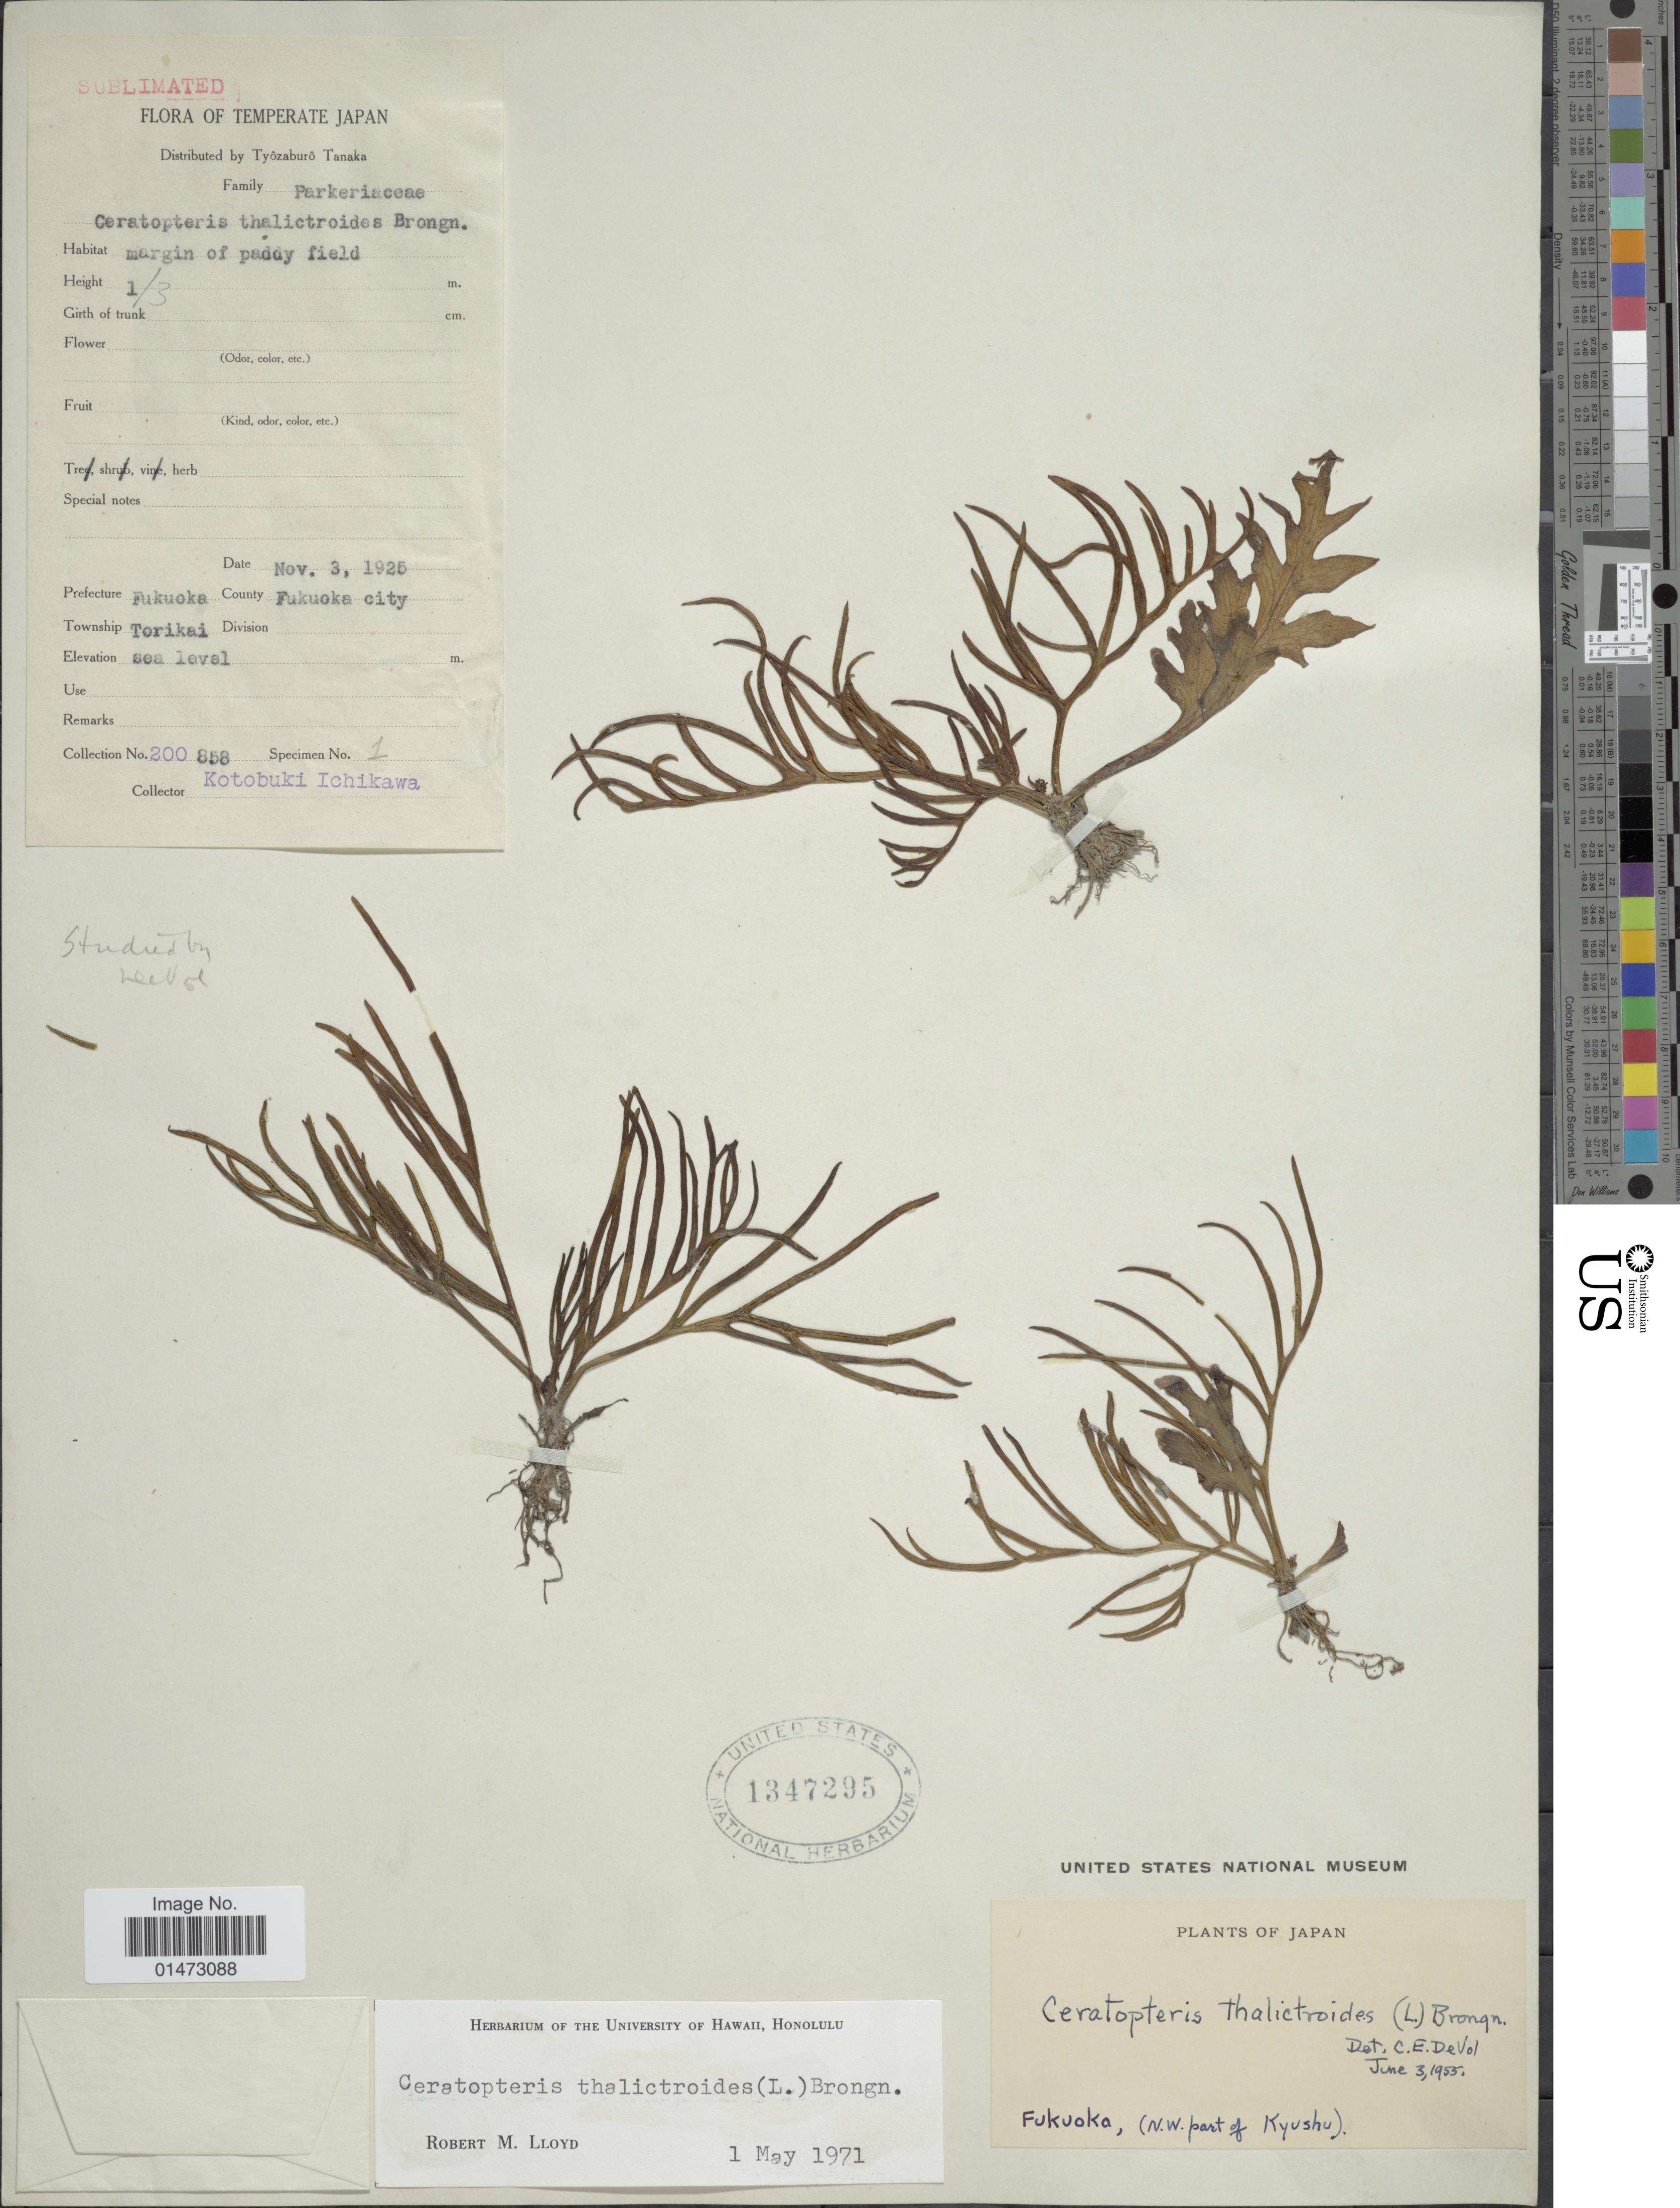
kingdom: Plantae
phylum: Tracheophyta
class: Polypodiopsida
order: Polypodiales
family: Pteridaceae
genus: Ceratopteris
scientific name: Ceratopteris thalictroides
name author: (L.) Brongn.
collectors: K. Ichikawa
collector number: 200/858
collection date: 1925-11-03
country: Japan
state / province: Hukuoka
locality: Prefecture Fukuoka. County Fukuoka city. Township Torikai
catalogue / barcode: US 1347295